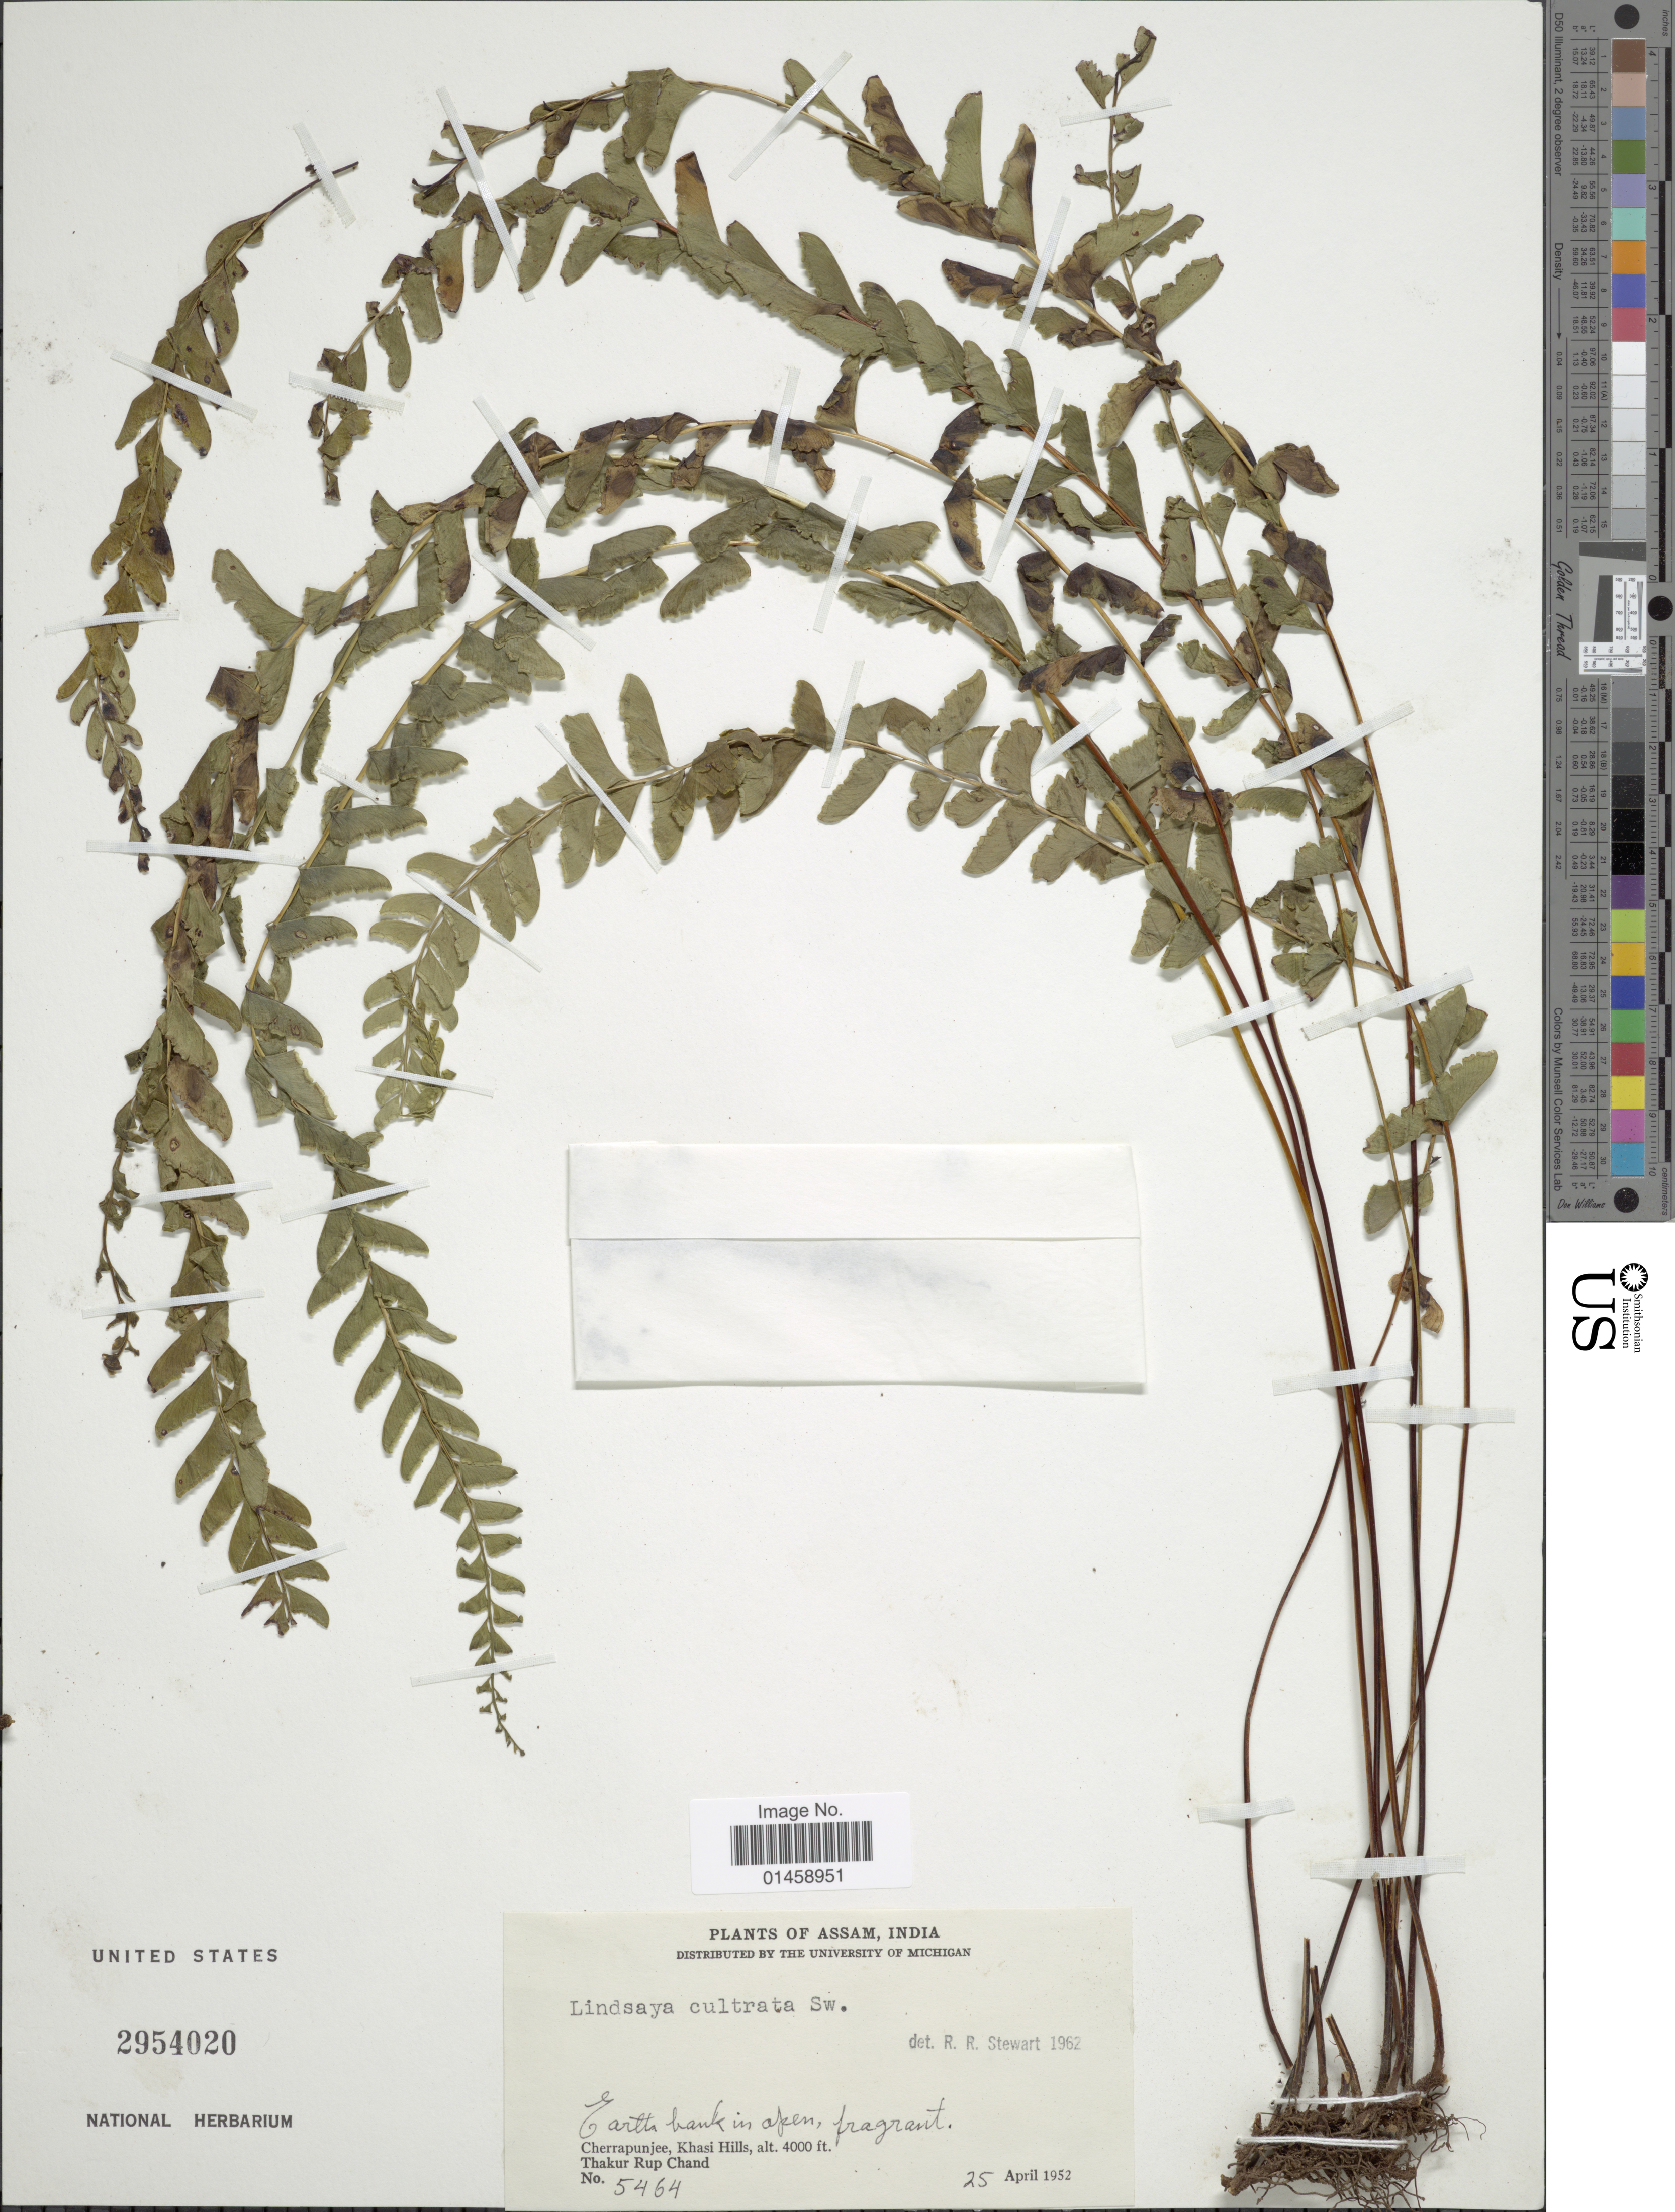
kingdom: Plantae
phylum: Tracheophyta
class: Polypodiopsida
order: Polypodiales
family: Lindsaeaceae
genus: Lindsaea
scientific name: Lindsaea cultrata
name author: (Willd.) Sw.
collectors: T. R. Chand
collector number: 5464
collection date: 1952-04-25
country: India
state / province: Meghalaya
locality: Cherrapunjee, Khasi Hills.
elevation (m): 1219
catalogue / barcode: US 2954020